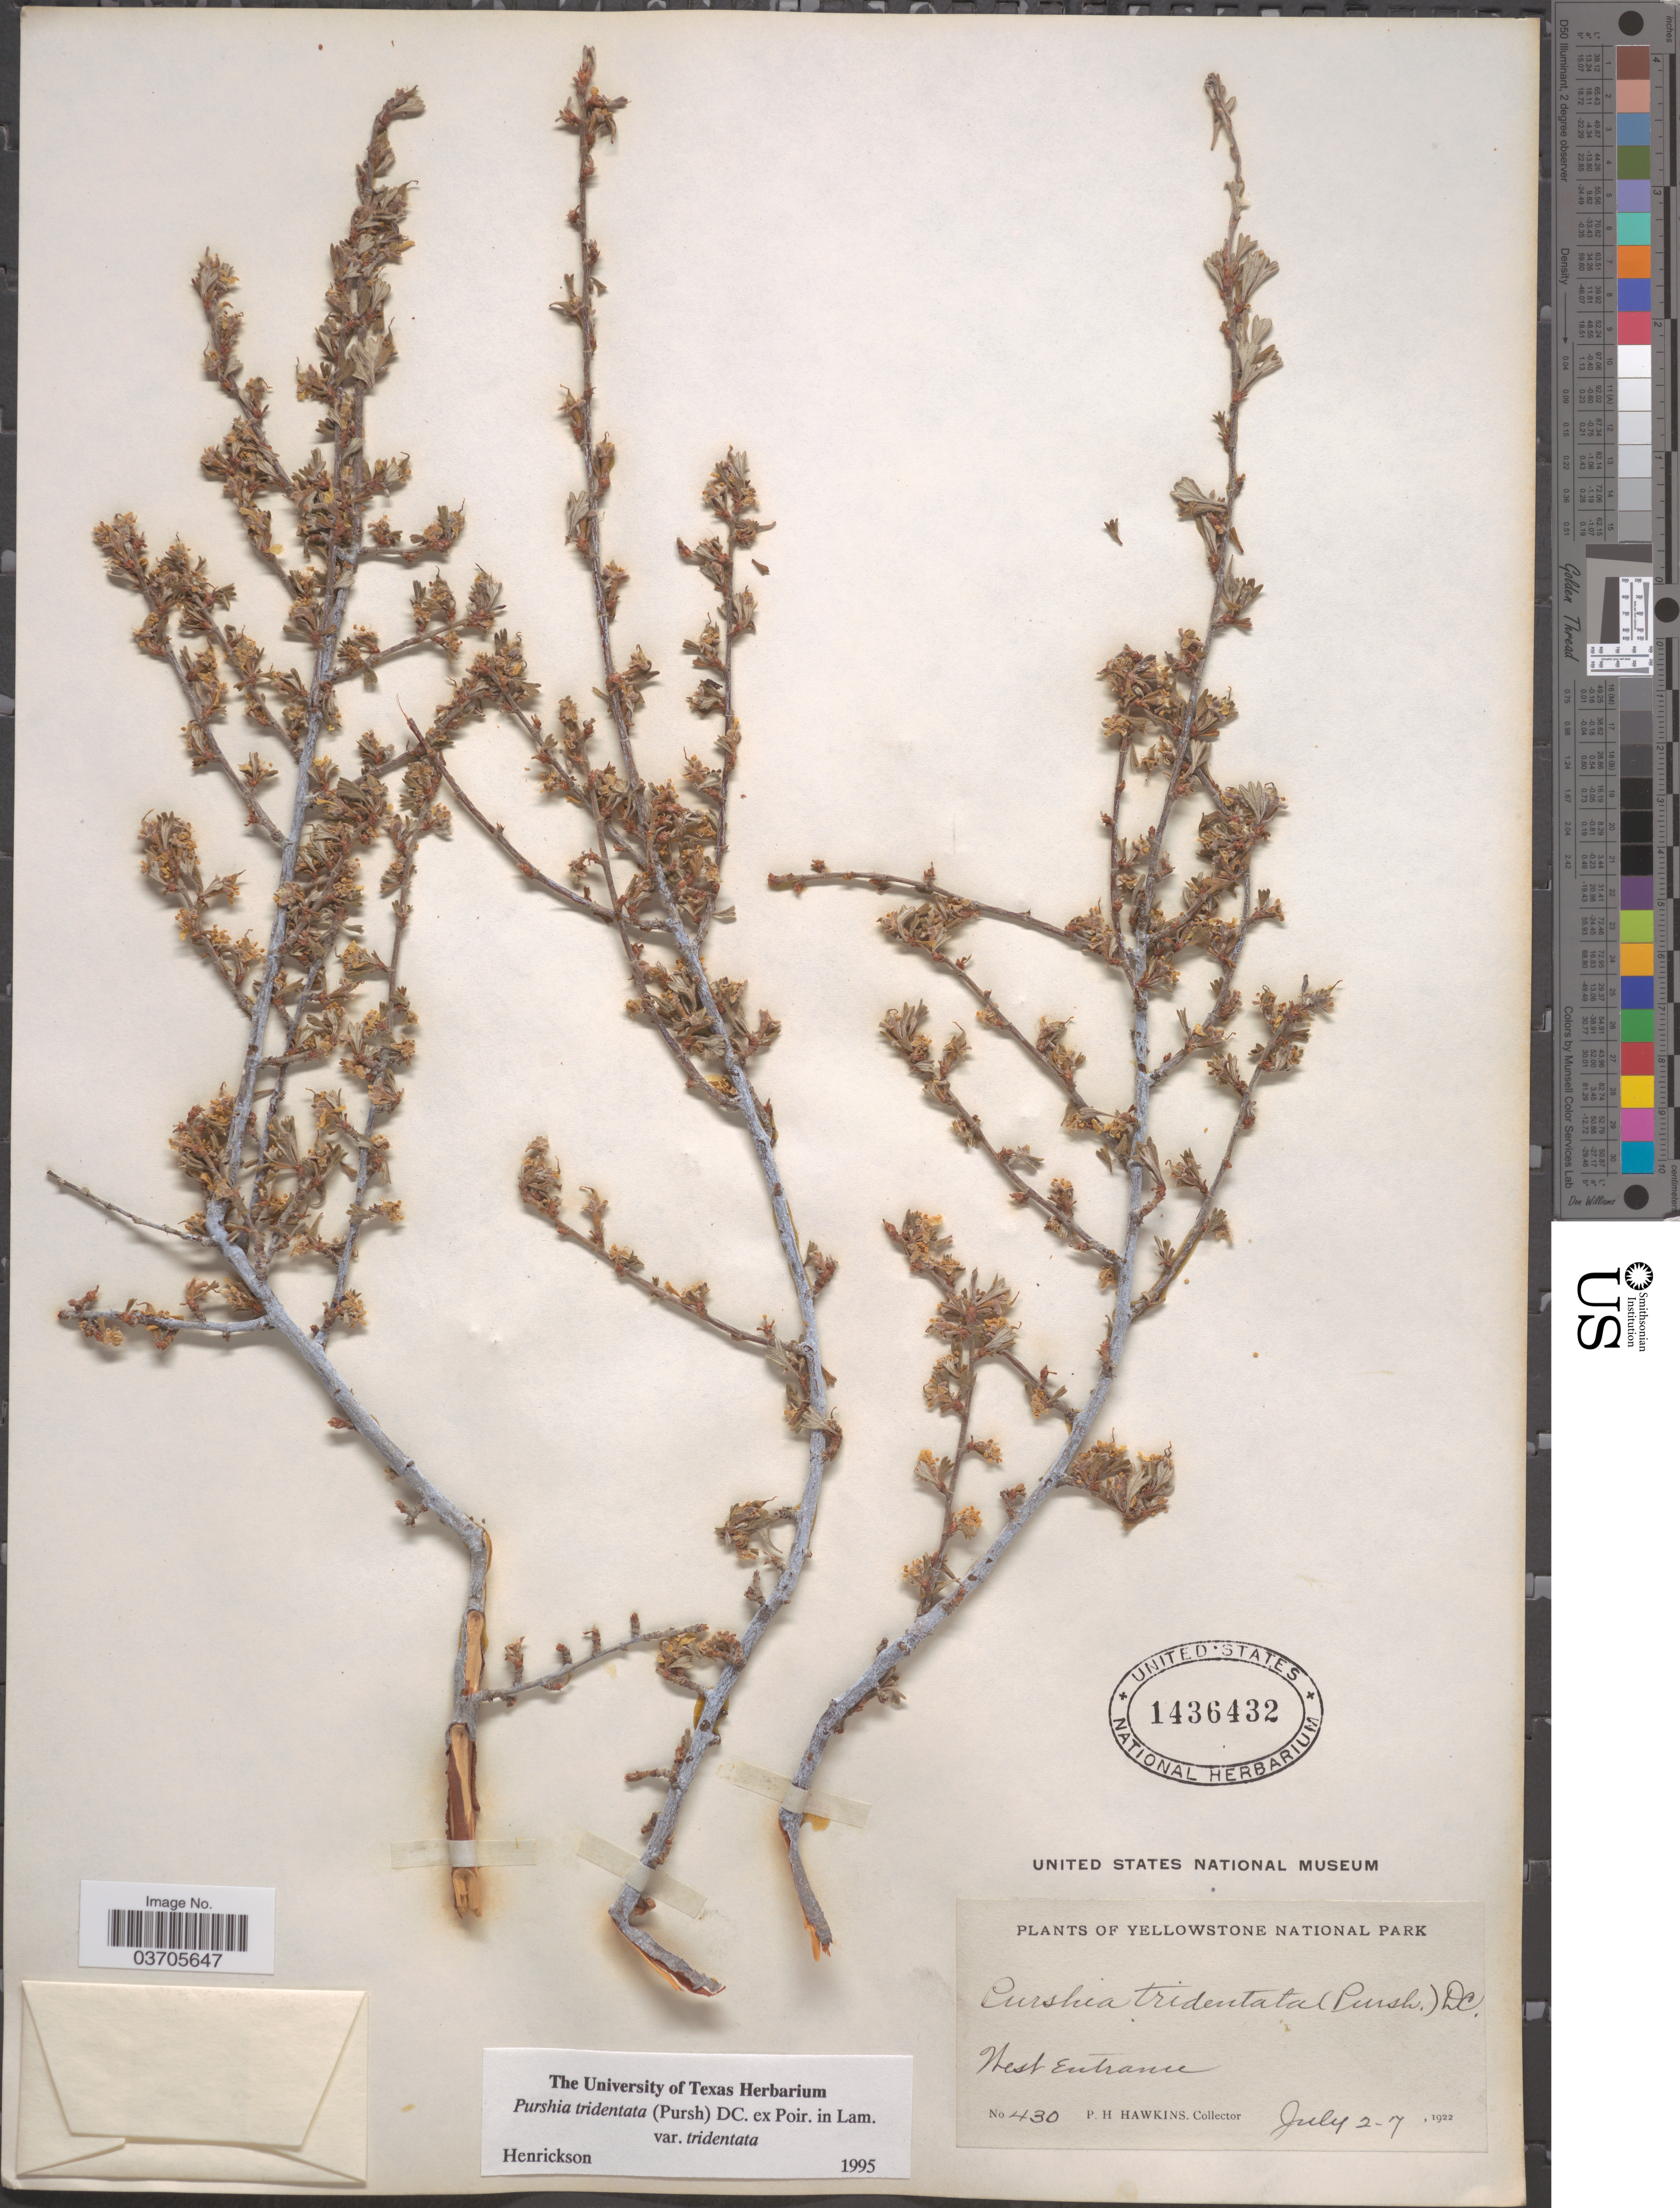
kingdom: Plantae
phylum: Tracheophyta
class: Magnoliopsida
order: Rosales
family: Rosaceae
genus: Purshia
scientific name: Purshia tridentata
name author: (Pursh) DC.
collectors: P. Hawkins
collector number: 430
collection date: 1922-07-02/1922-07-07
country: United States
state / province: Montana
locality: Yellowstone National Park. West Entrance.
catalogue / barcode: US 1436432